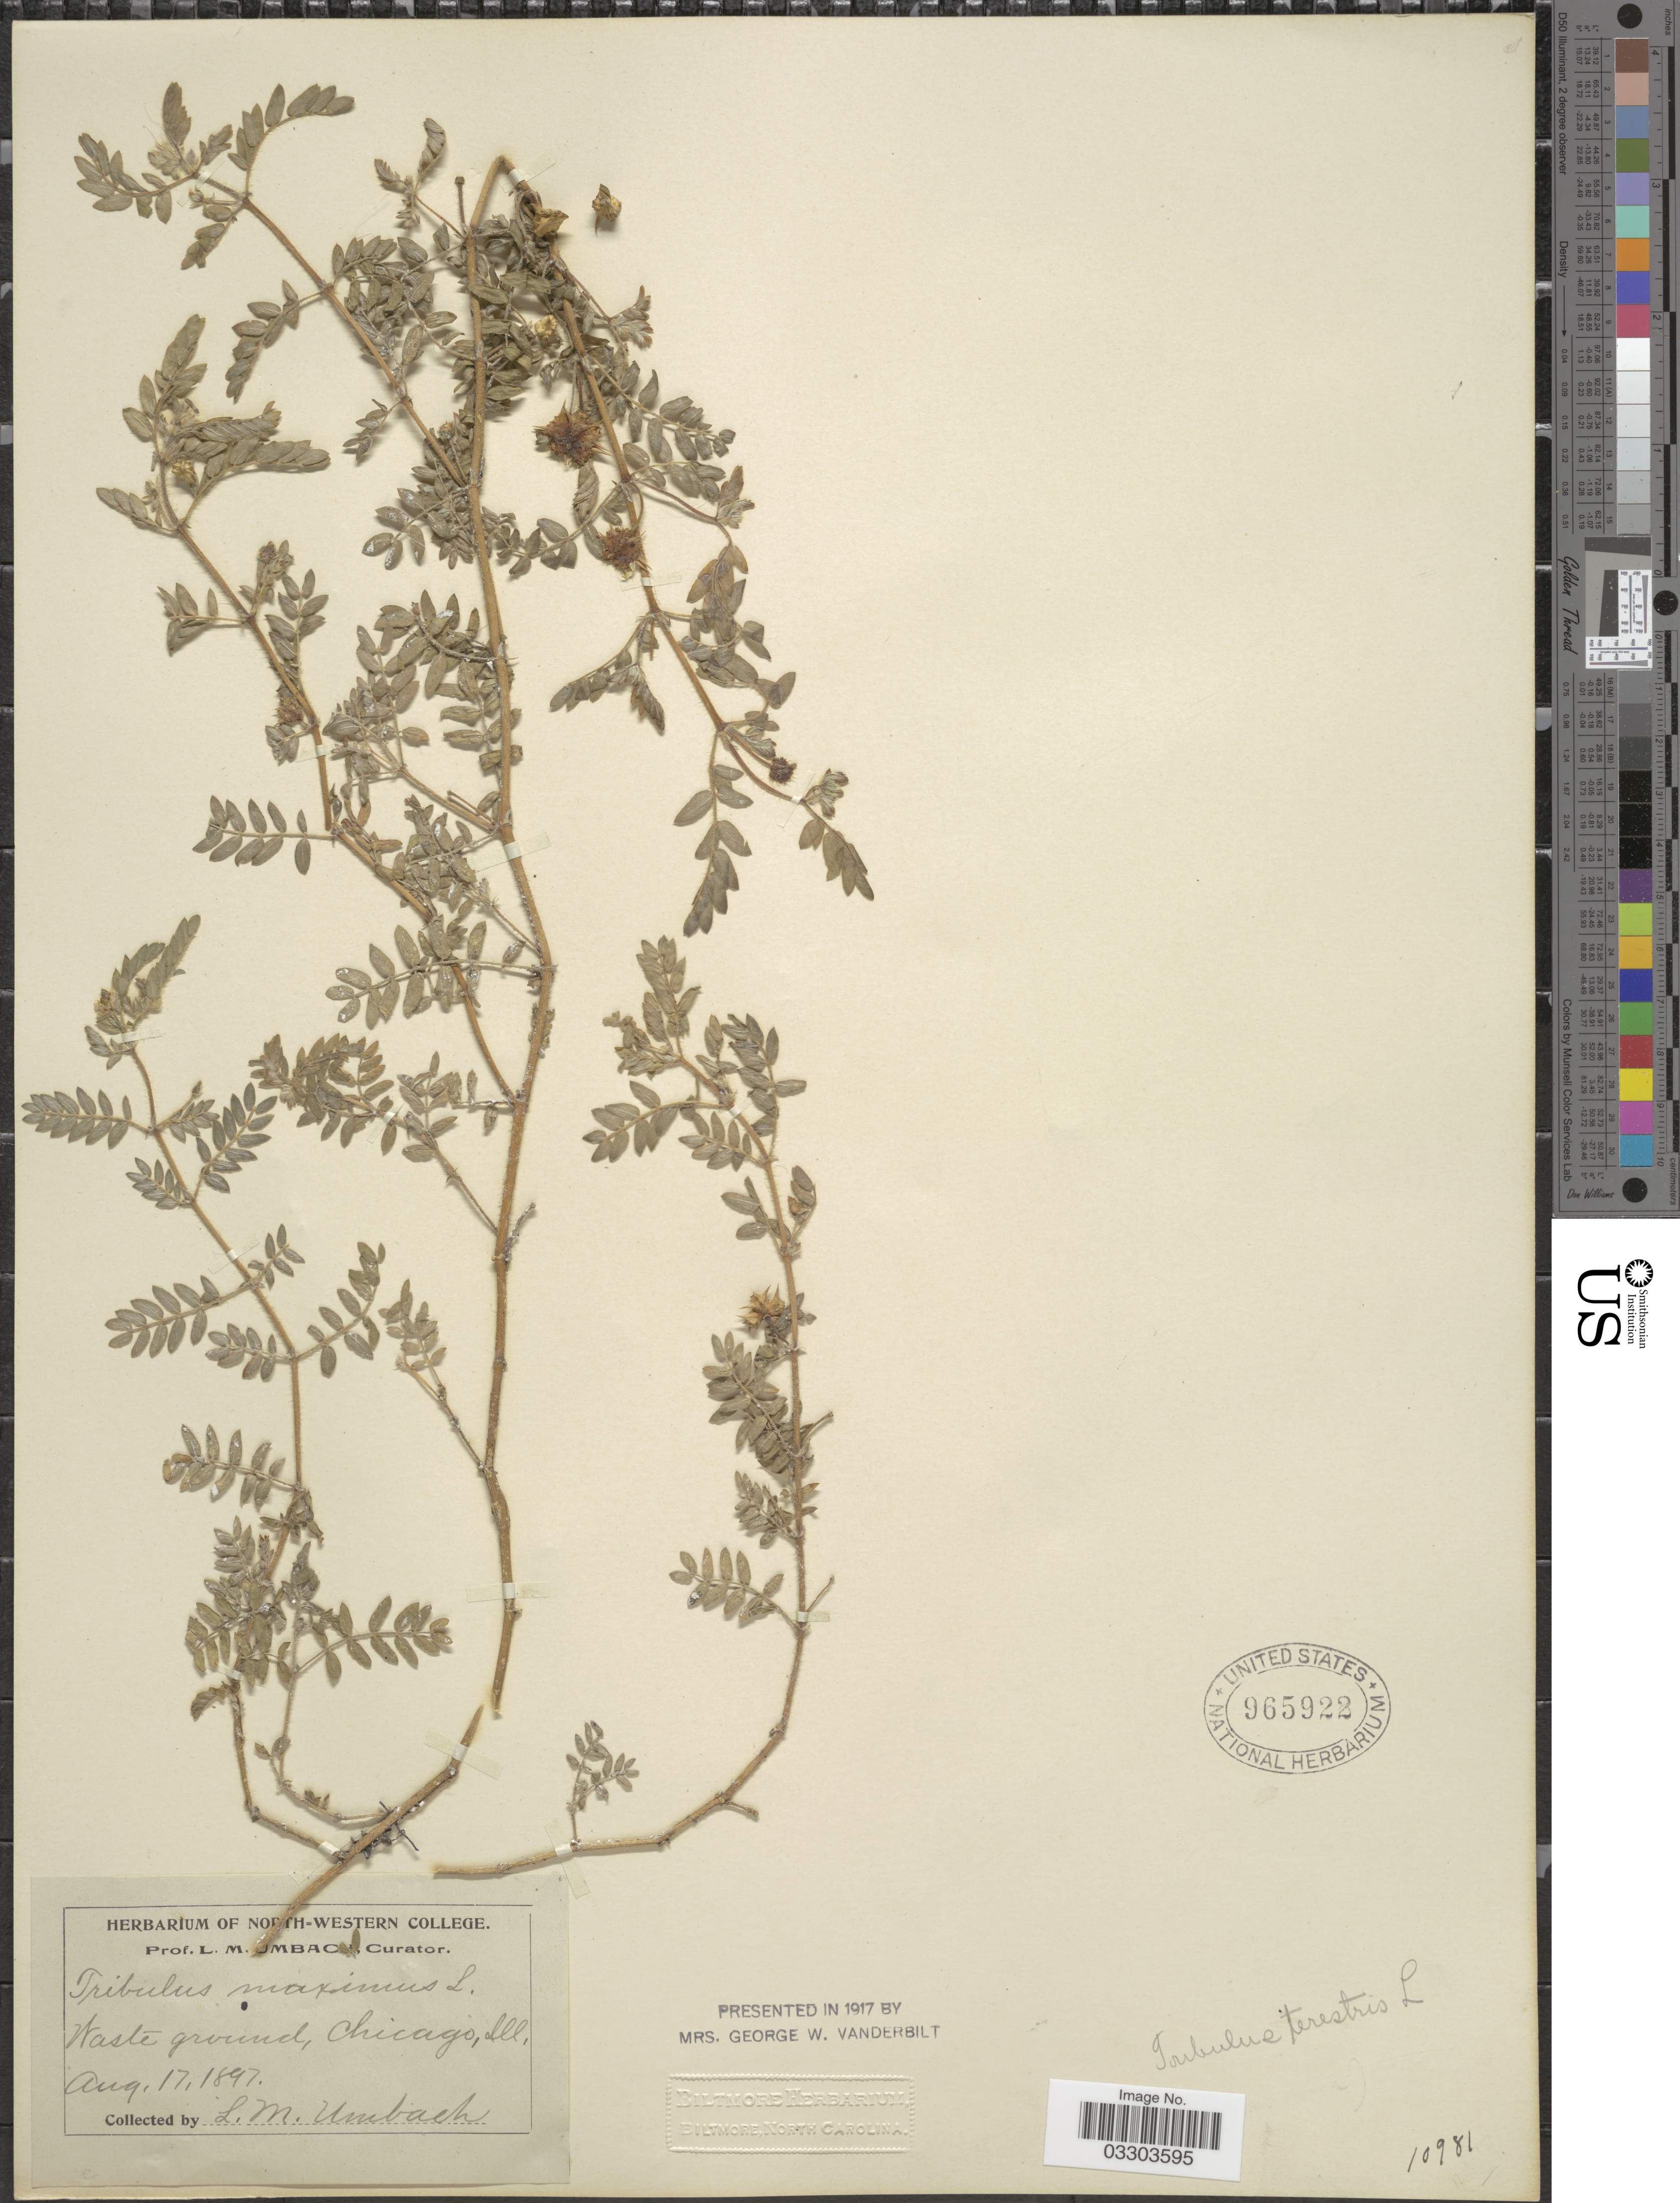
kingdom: Plantae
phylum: Tracheophyta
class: Magnoliopsida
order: Zygophyllales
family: Zygophyllaceae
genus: Tribulus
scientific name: Tribulus terrestris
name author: L.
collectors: L. M. Umbach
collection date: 1897-08-17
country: United States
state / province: Illinois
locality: Chicago, Ill.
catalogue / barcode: US 965922